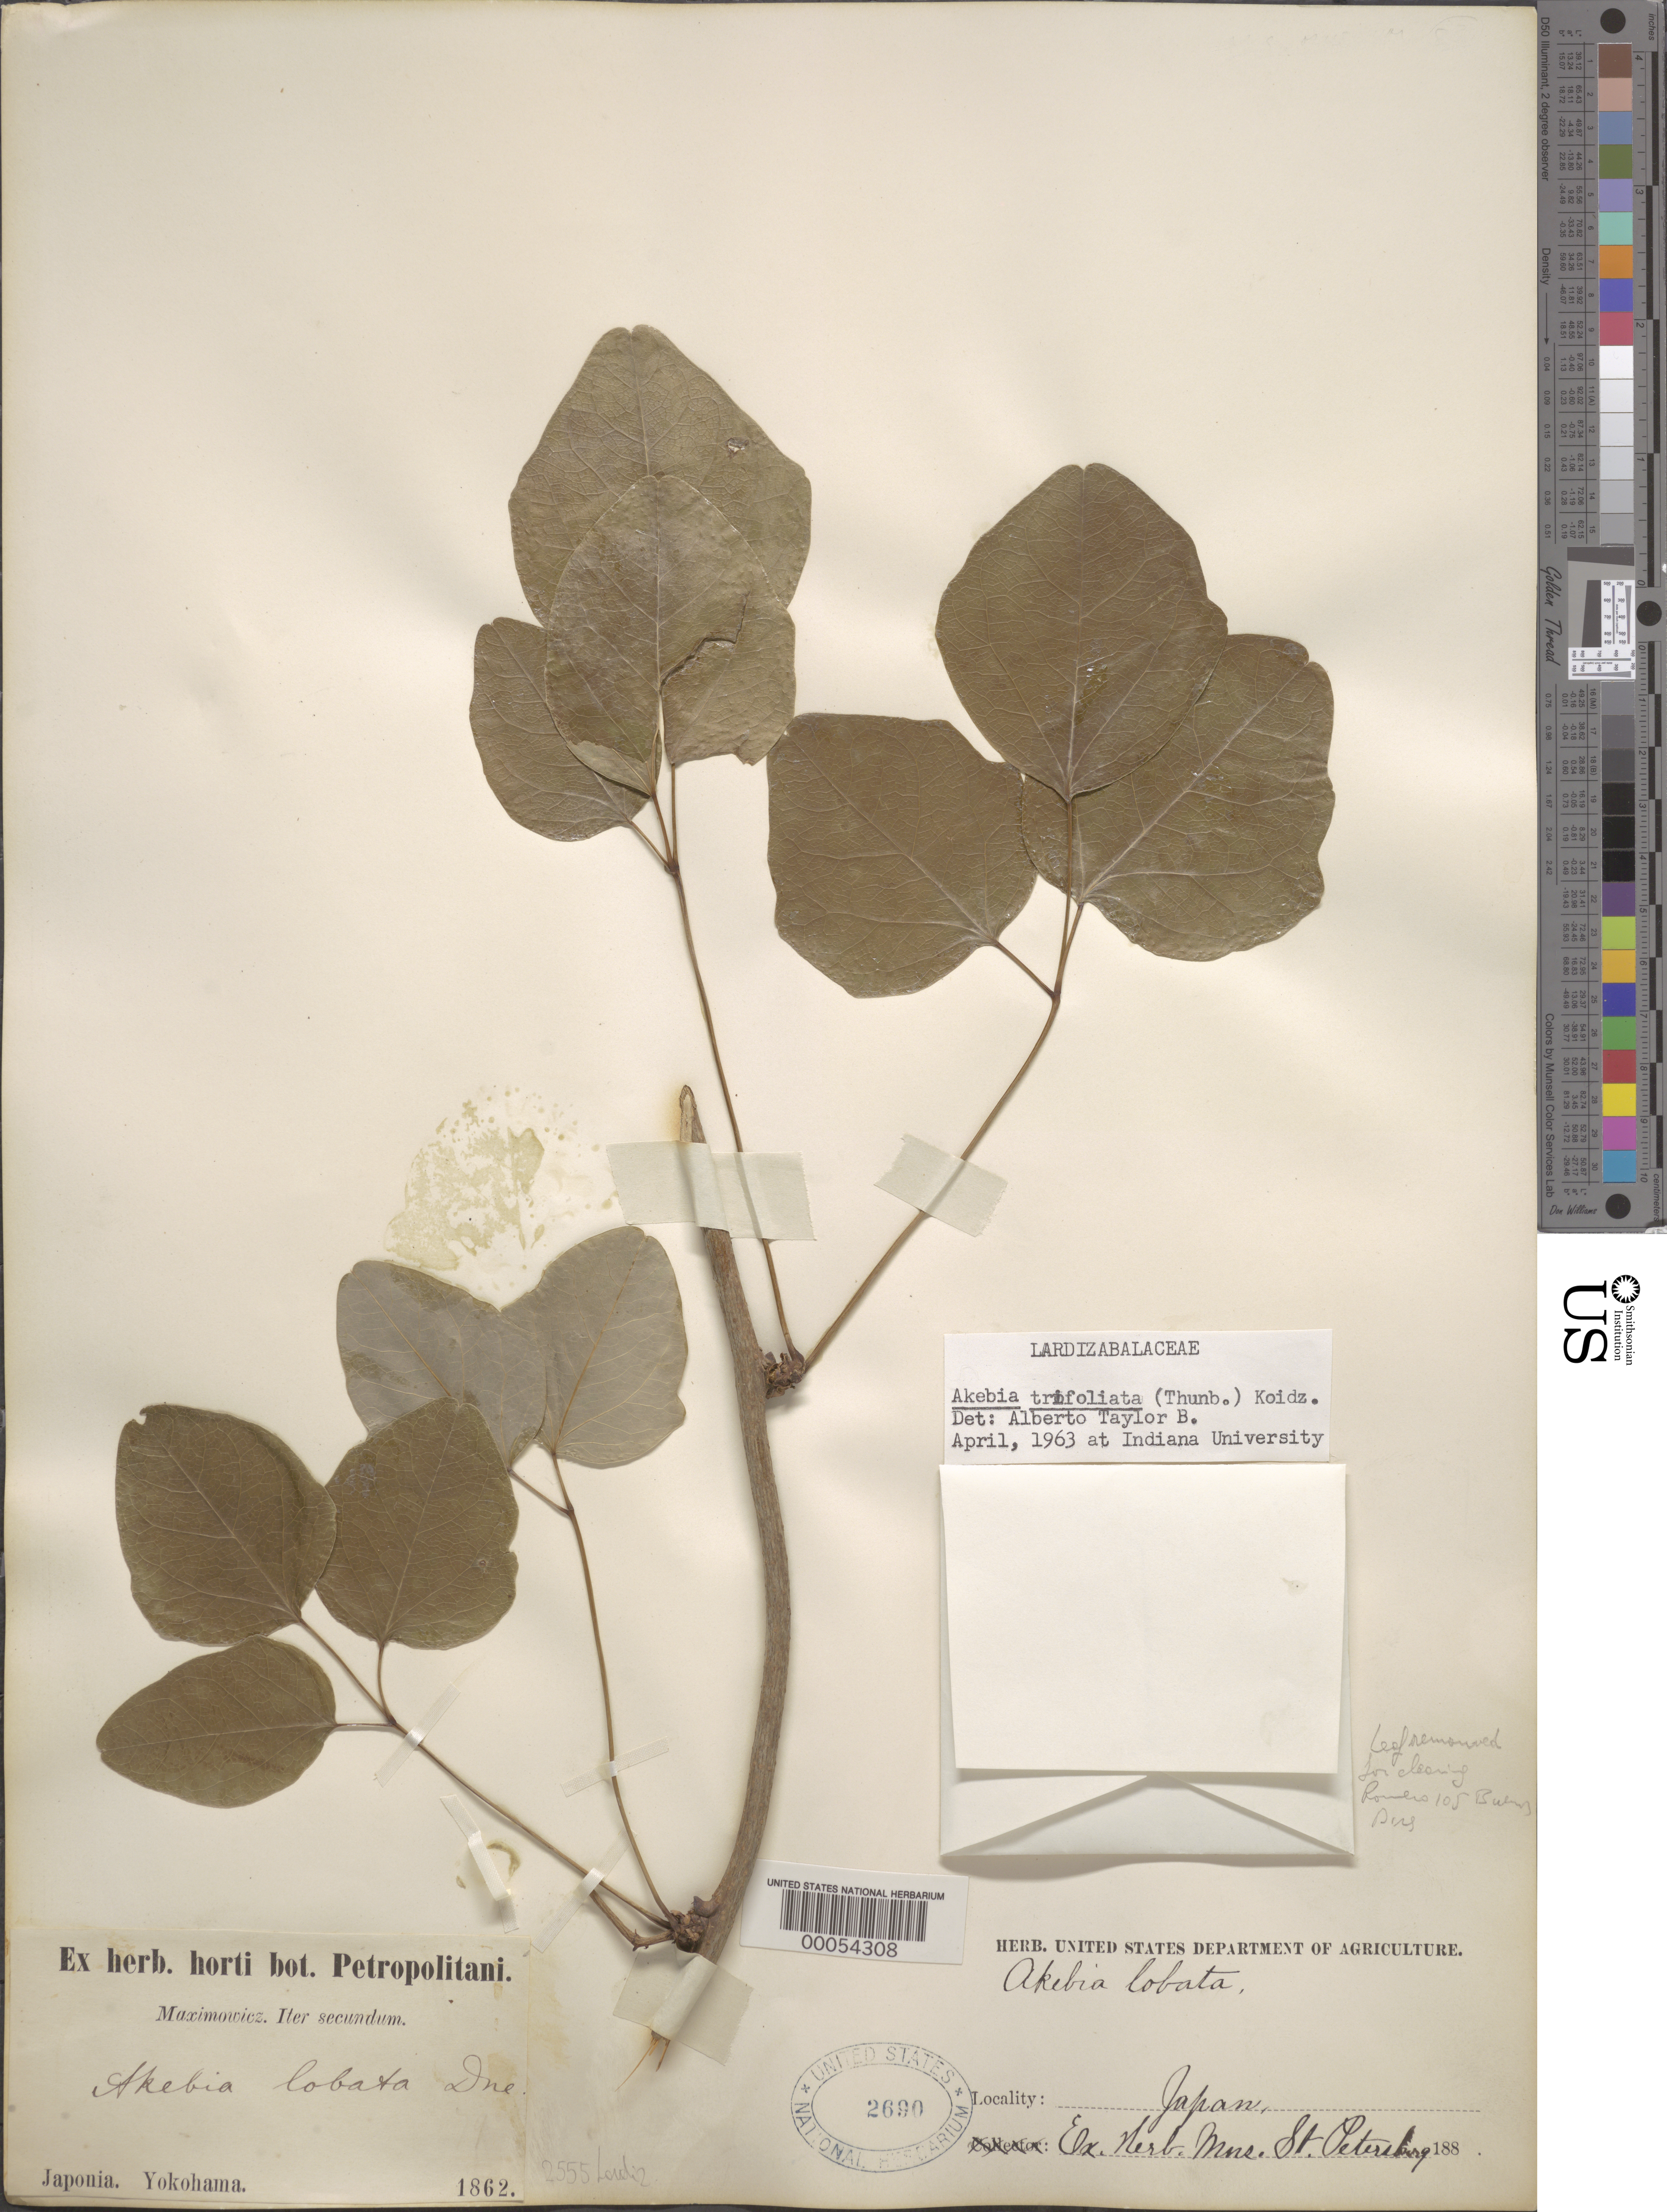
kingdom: Plantae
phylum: Tracheophyta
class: Magnoliopsida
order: Ranunculales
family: Lardizabalaceae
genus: Akebia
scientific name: Akebia trifoliata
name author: (Thunb.) Koidz.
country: Japan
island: Honshu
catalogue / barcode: US 2690